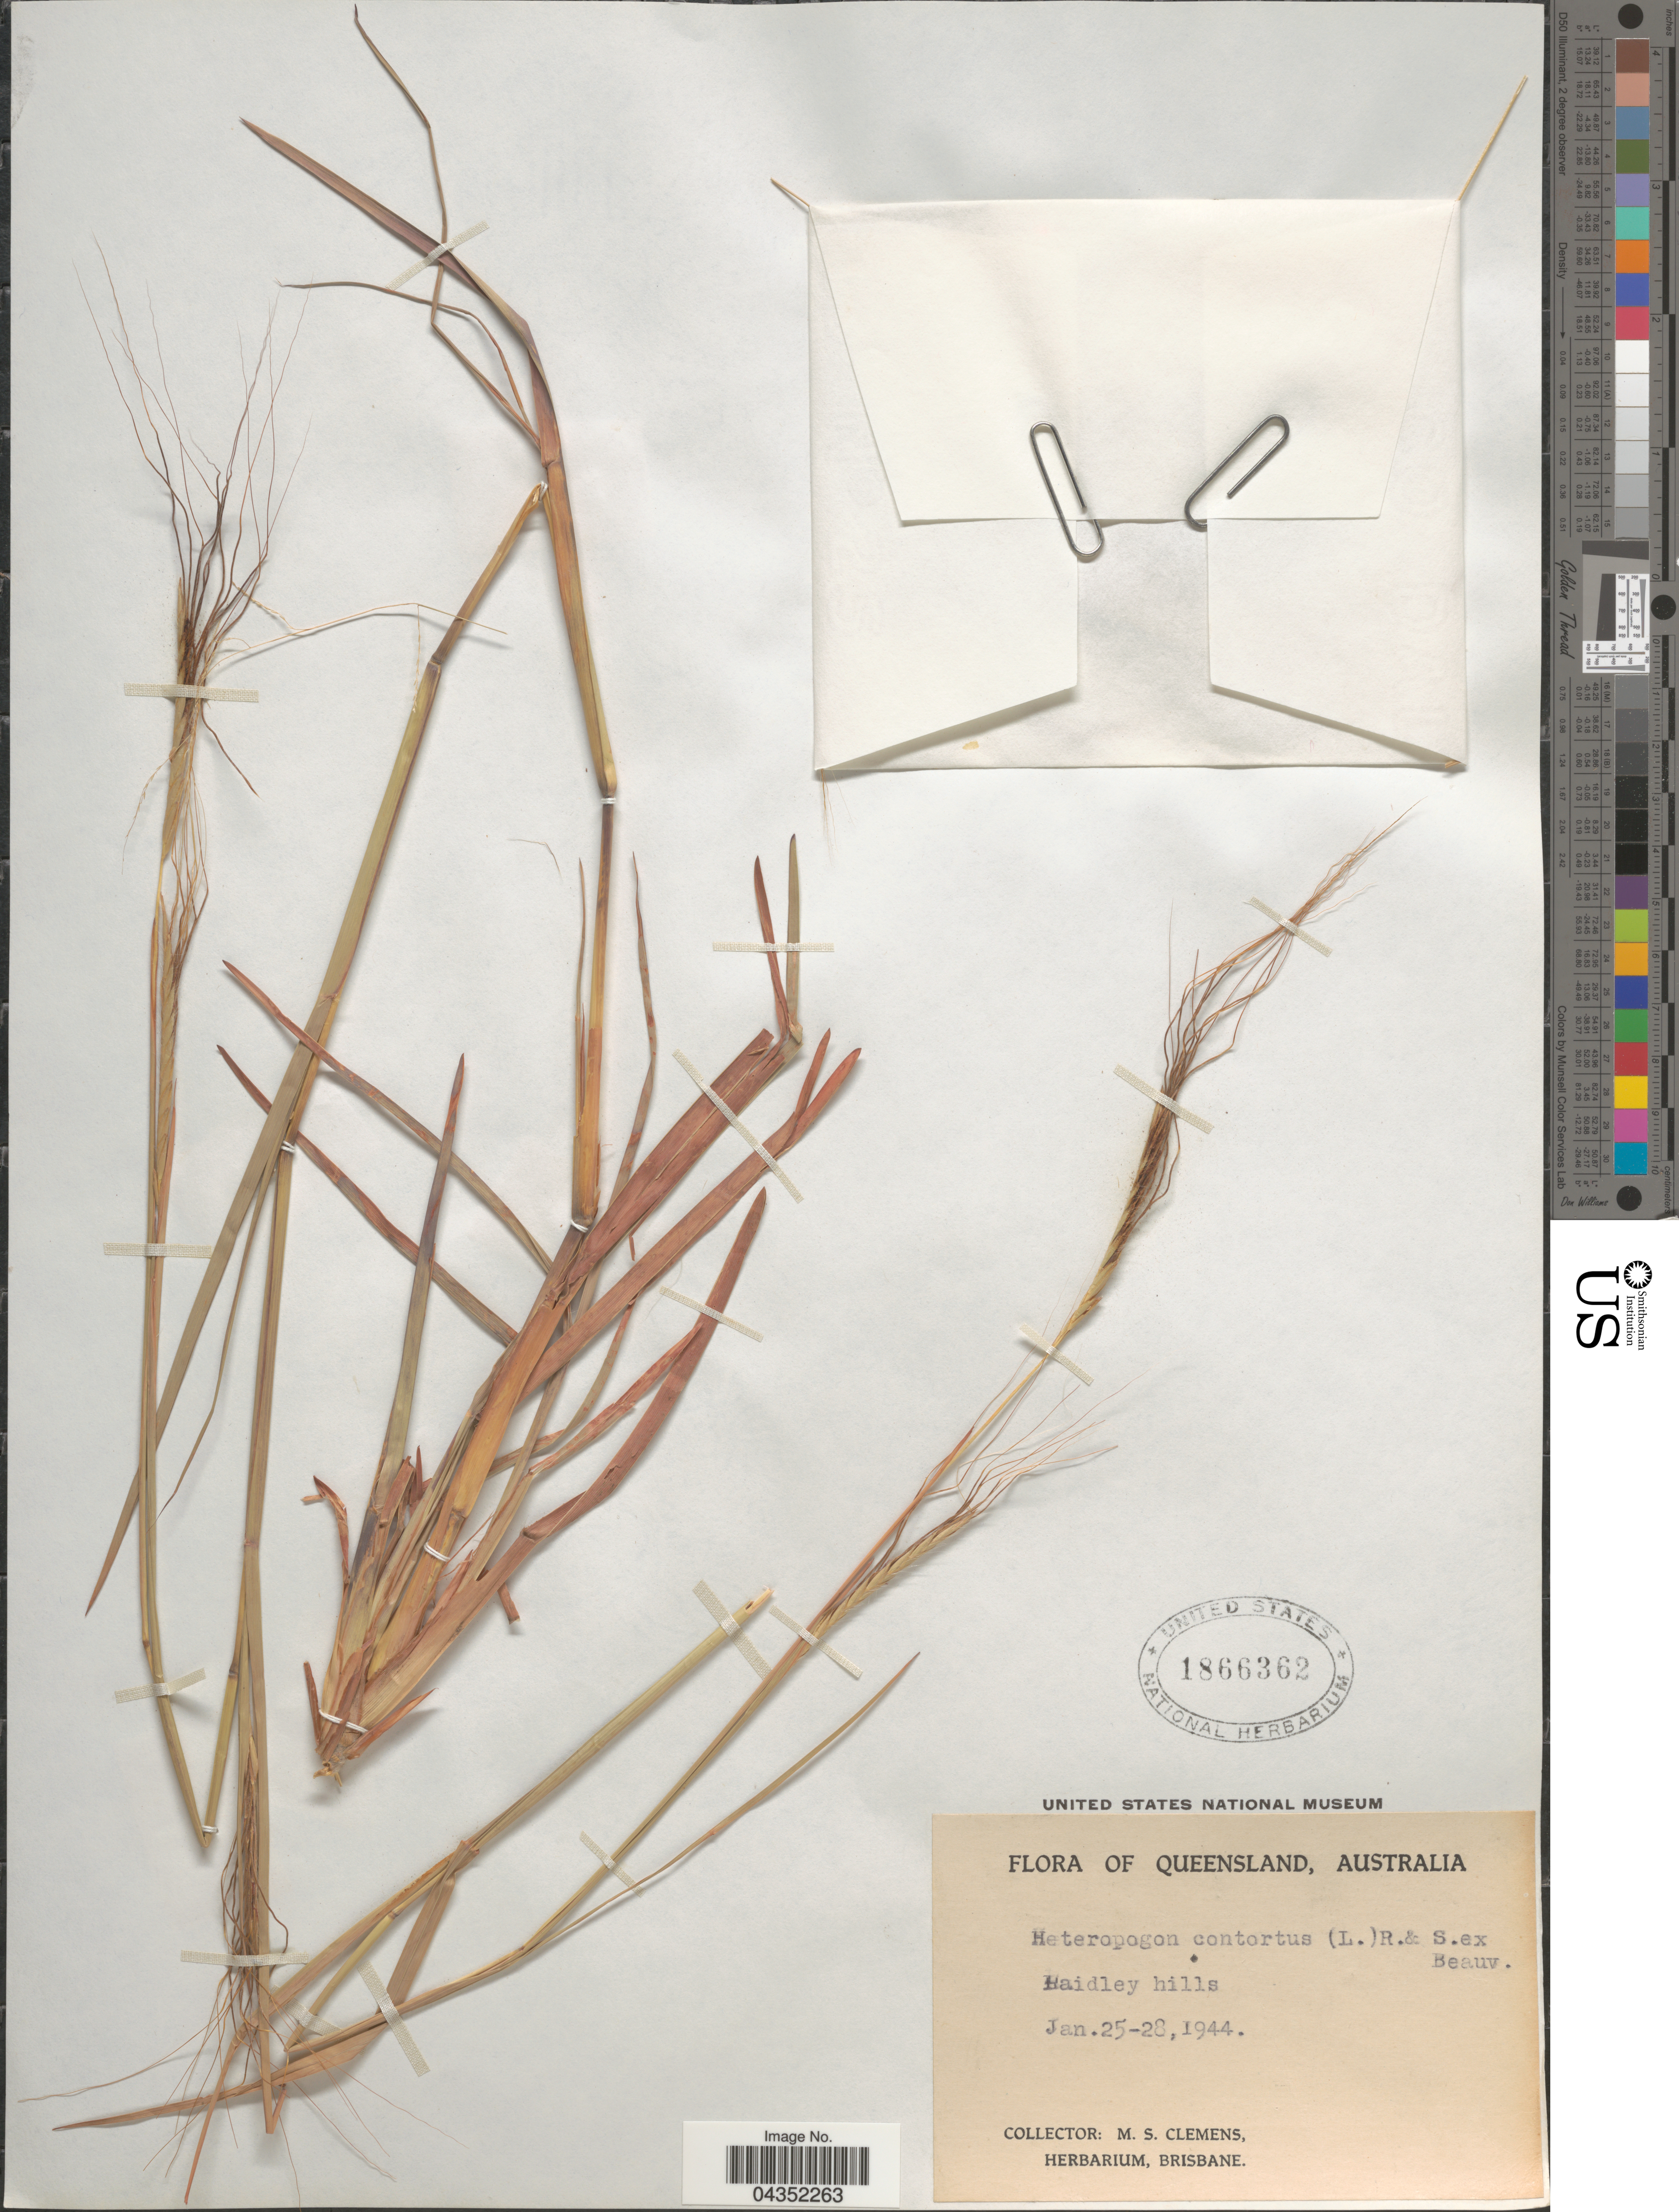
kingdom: Plantae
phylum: Tracheophyta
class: Liliopsida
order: Poales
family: Poaceae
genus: Heteropogon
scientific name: Heteropogon contortus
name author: (L.) P. Beauv. ex Roem. & Schult.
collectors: M. S. Clemens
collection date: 1944-01-25/1944-01-28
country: Australia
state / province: Queensland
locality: Raidley hills.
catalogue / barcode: US 1866362